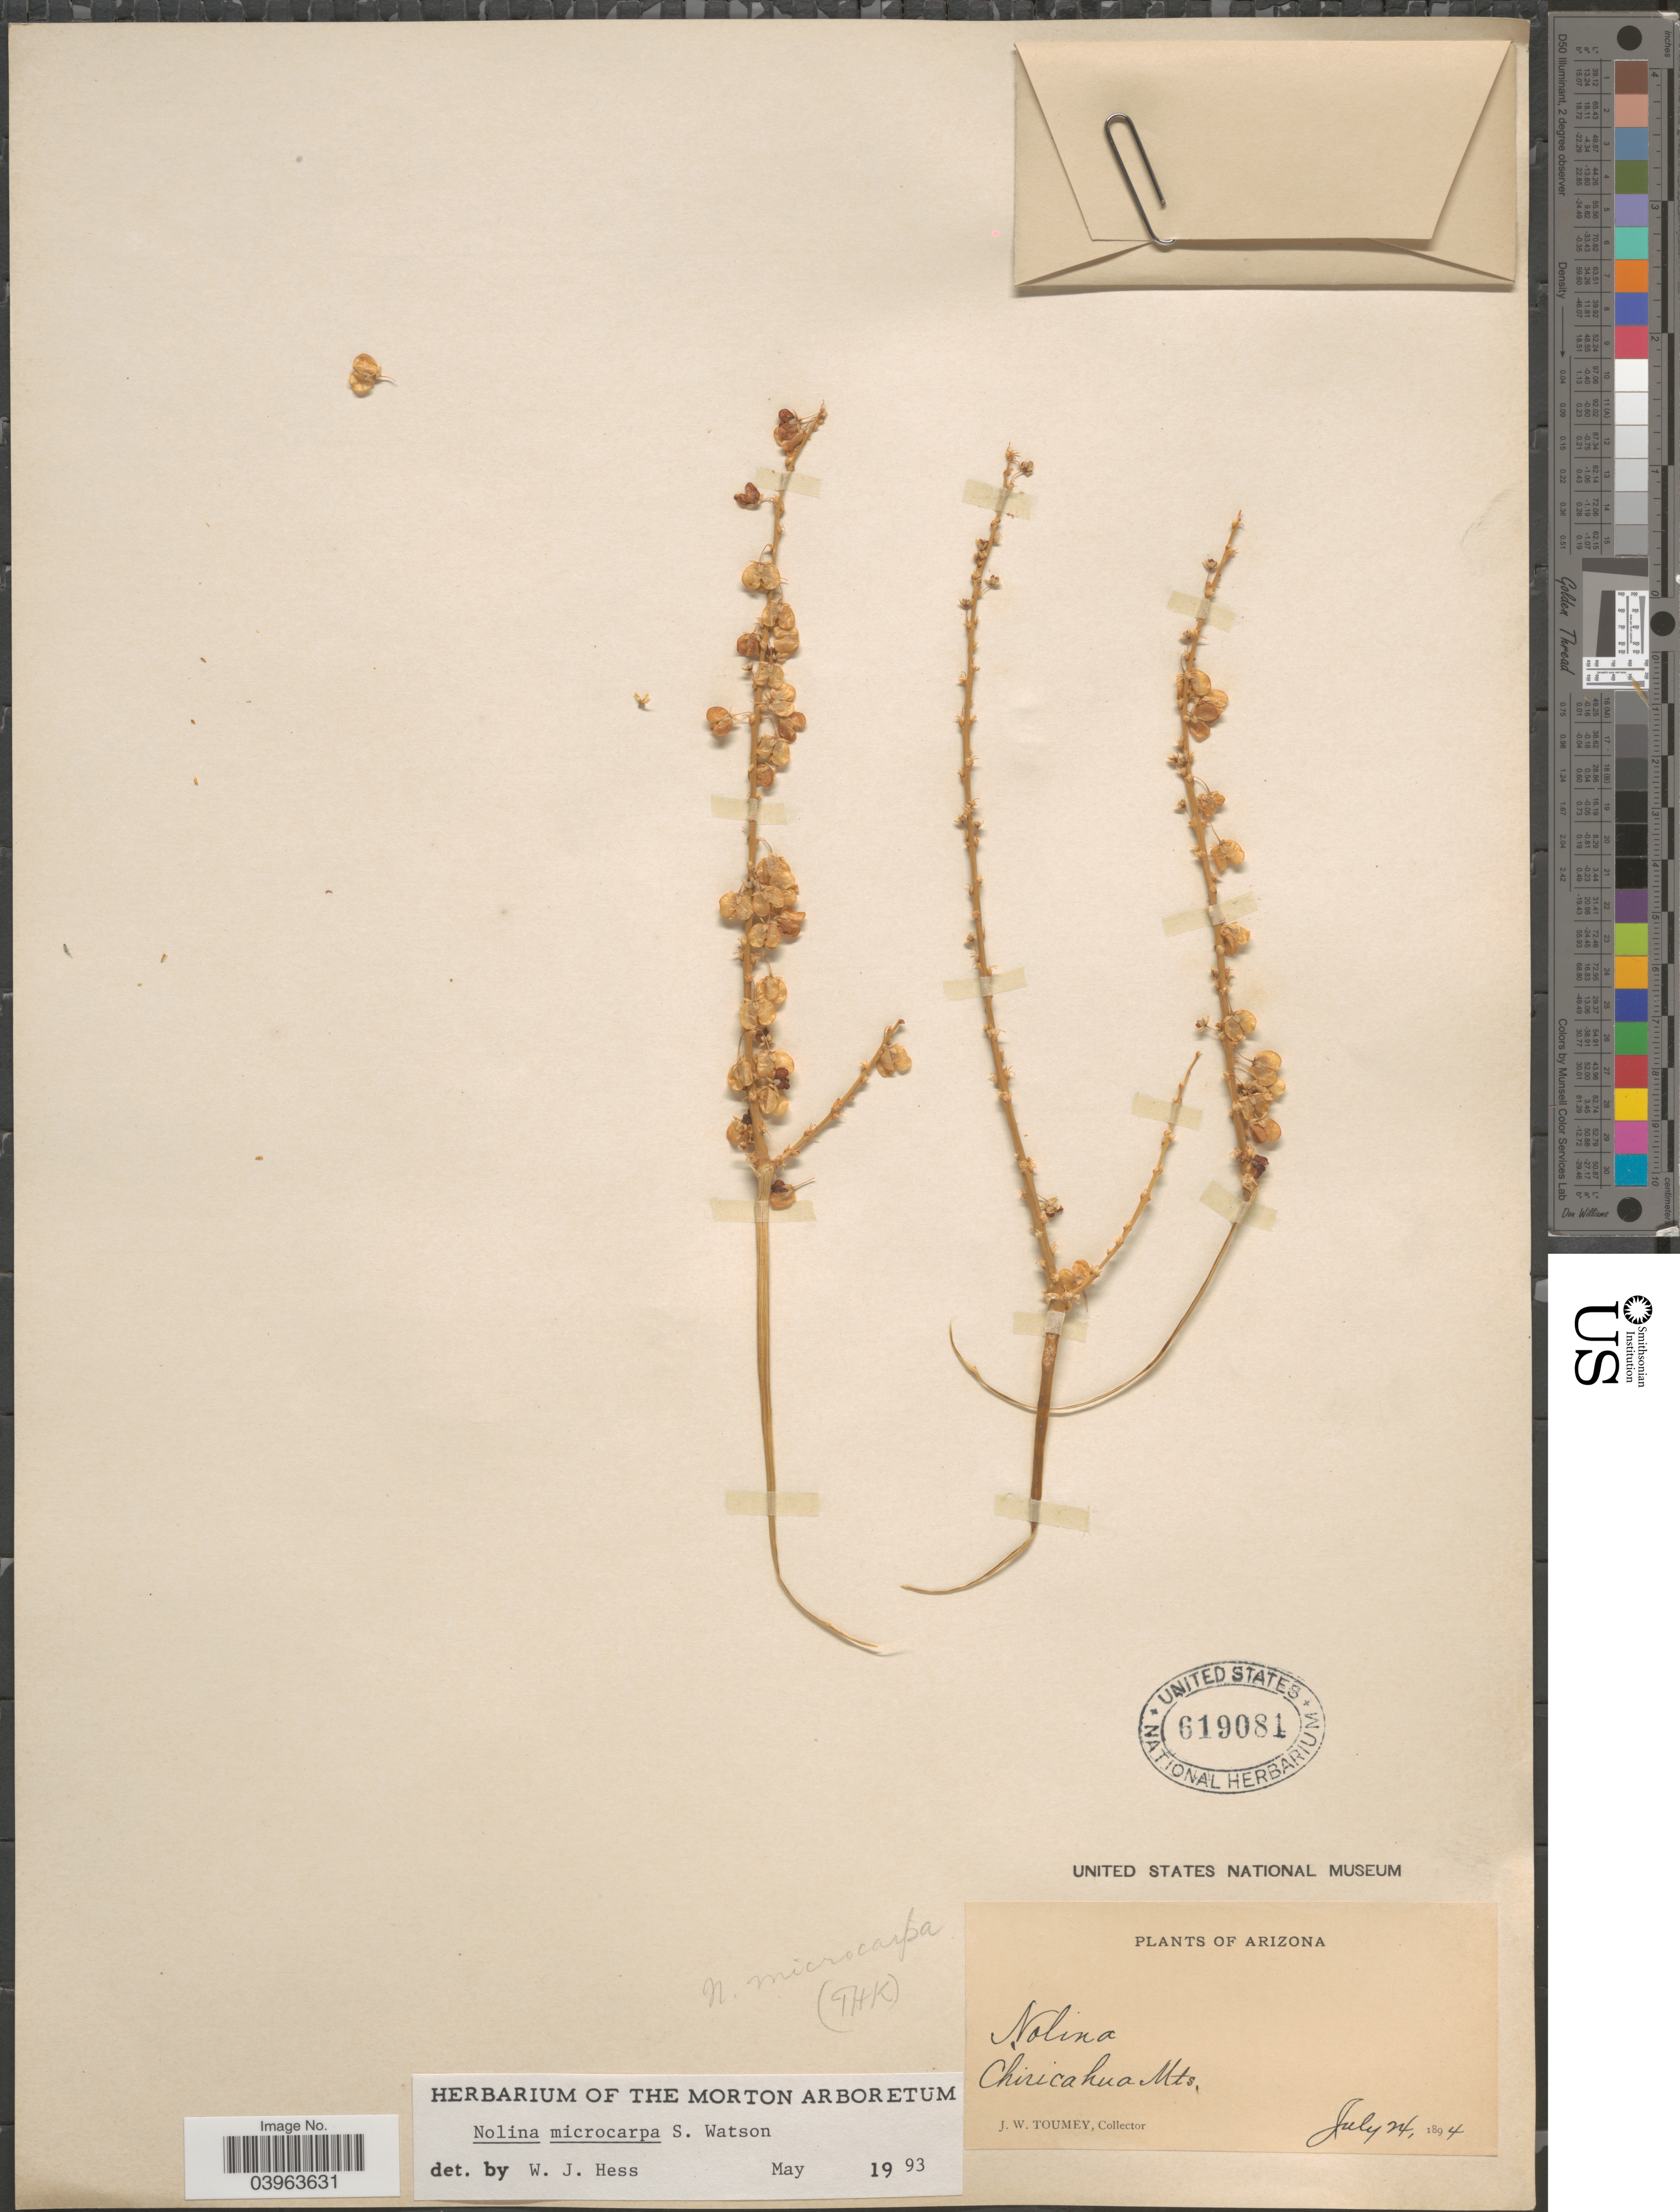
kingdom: Plantae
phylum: Tracheophyta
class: Liliopsida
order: Asparagales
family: Asparagaceae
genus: Nolina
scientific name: Nolina microcarpa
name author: S. Watson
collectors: J. W. Toumey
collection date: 1894-07-24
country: United States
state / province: Arizona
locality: Nolina. Chiricahua Mts.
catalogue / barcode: US 619081